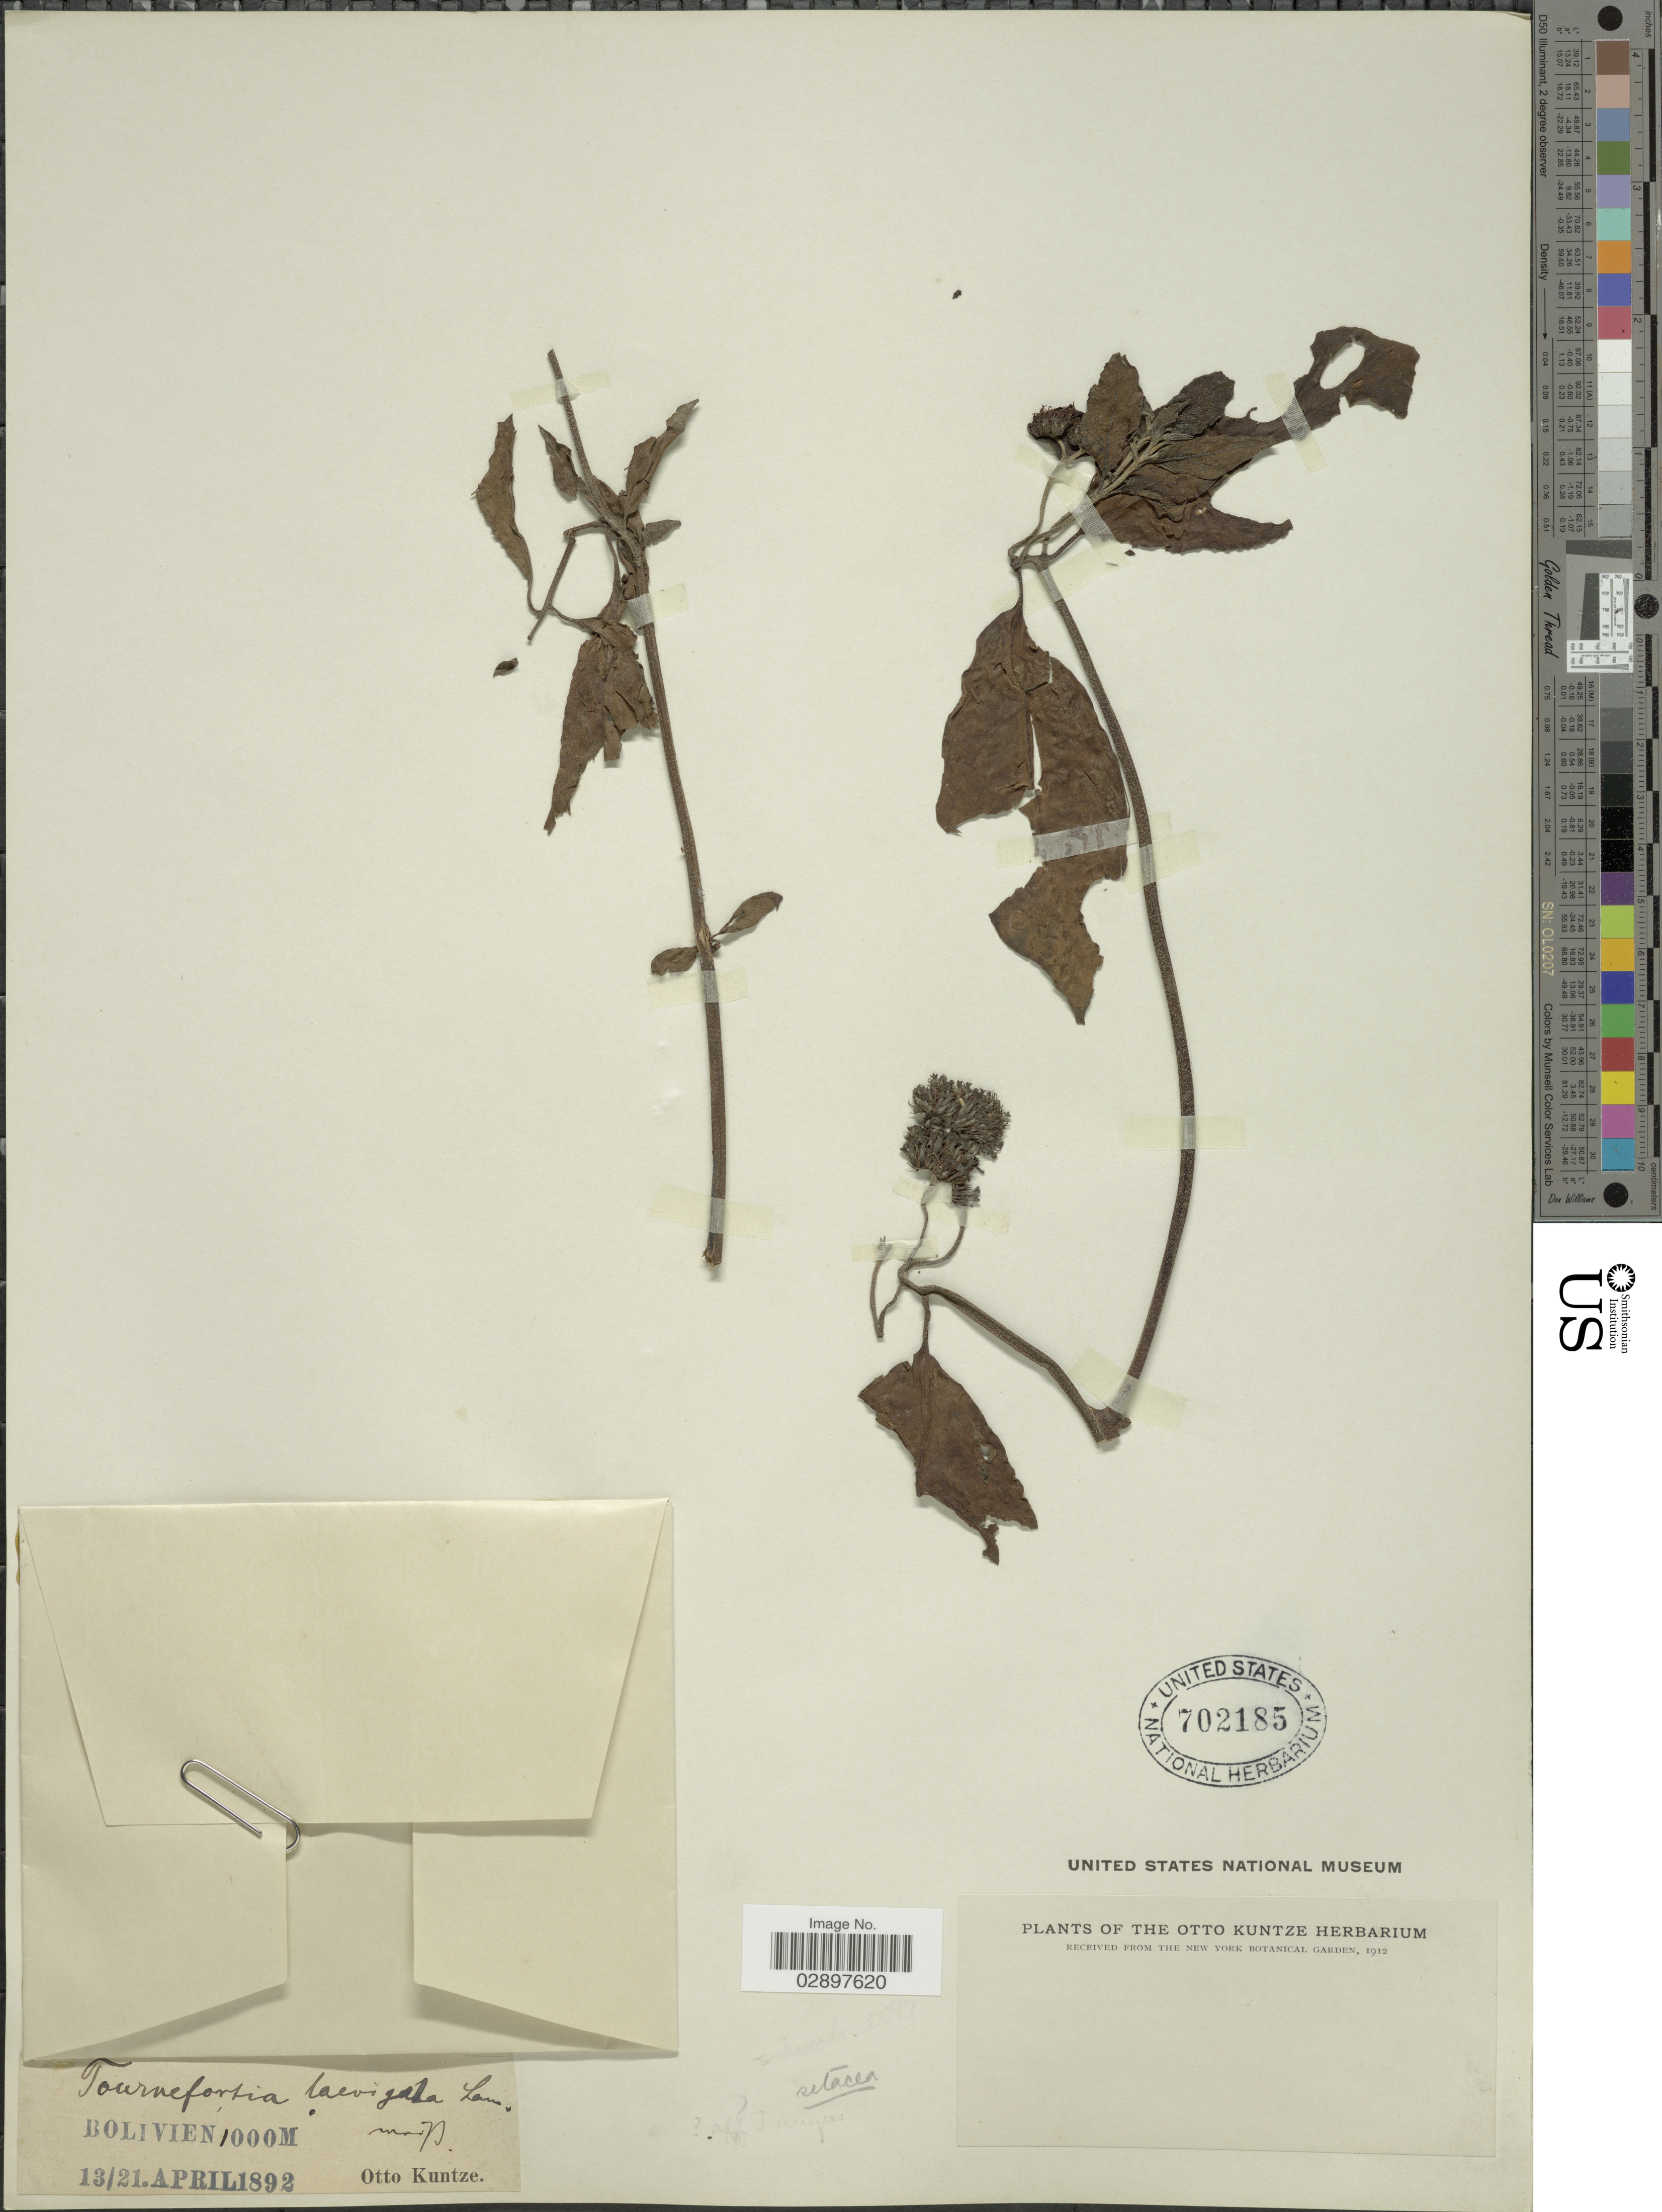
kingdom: Plantae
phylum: Tracheophyta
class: Magnoliopsida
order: Boraginales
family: Heliotropiaceae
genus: Tournefortia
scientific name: Tournefortia setacea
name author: Killip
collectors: C.E.O. Kuntze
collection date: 1892-04-13/1892-04-21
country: Bolivia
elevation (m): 1000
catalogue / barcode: US 702185